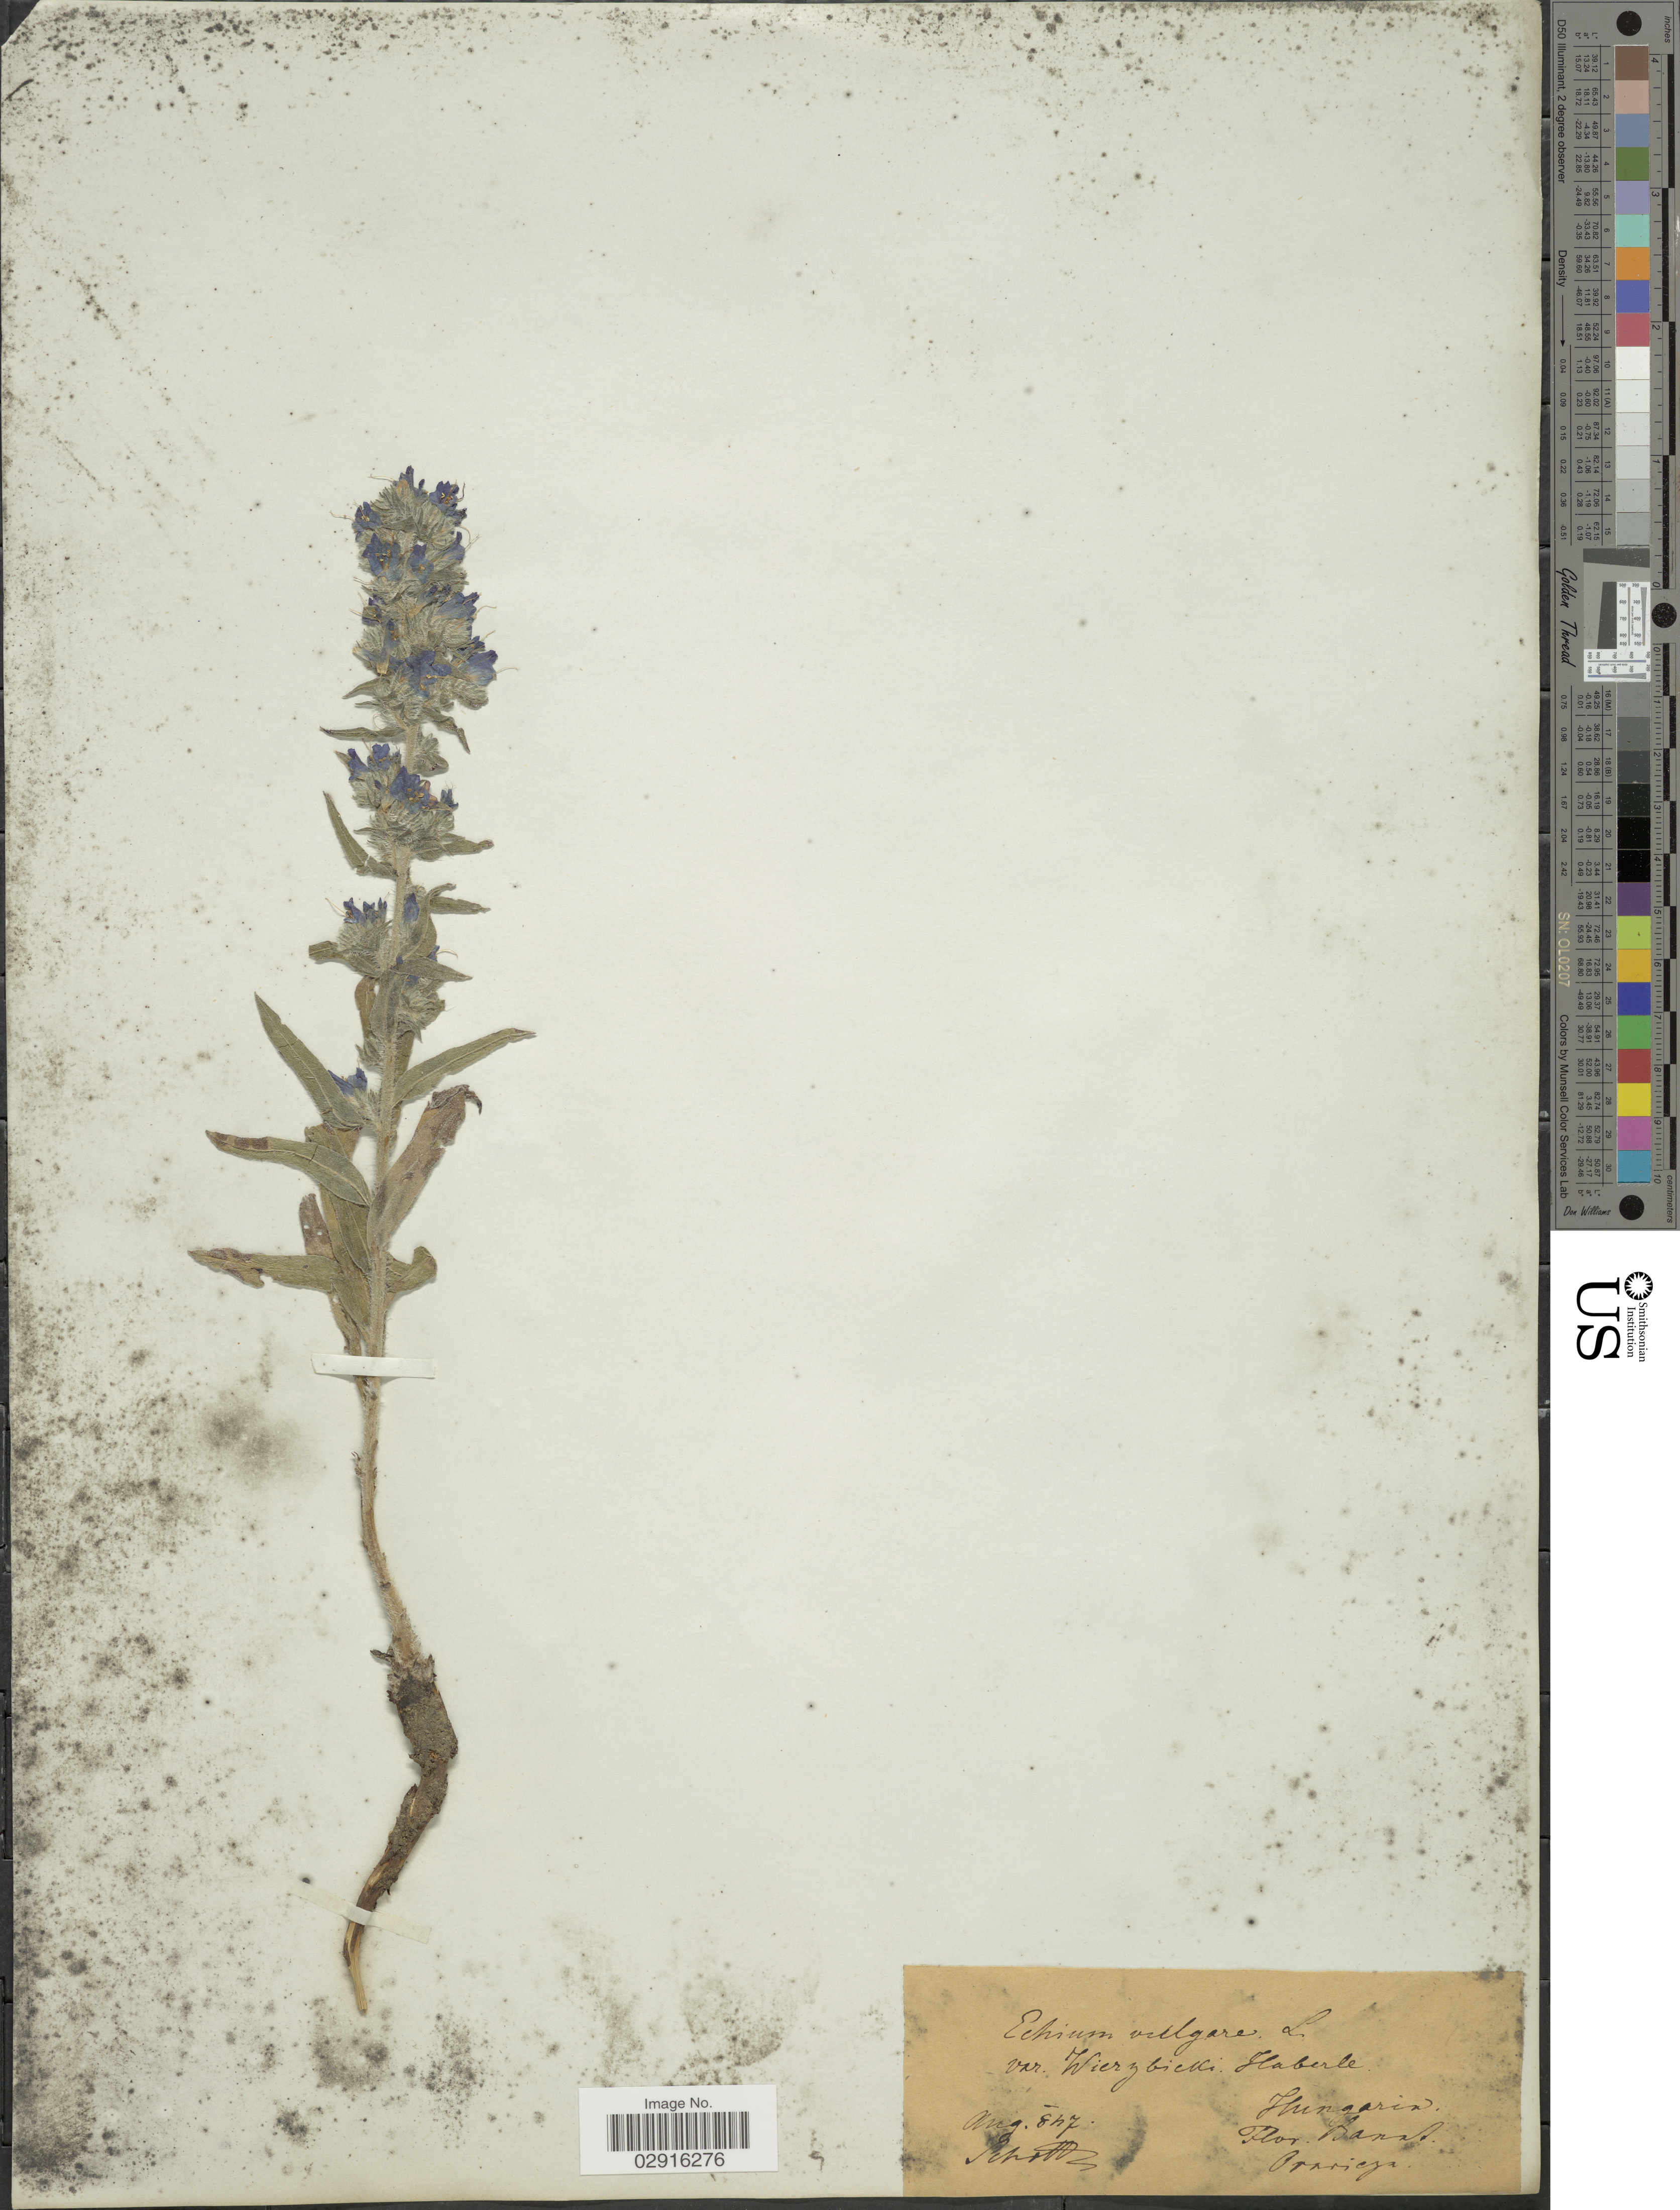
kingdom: Plantae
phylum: Tracheophyta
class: Magnoliopsida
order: Boraginales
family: Boraginaceae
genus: Echium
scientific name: Echium vulgare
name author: L.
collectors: Schott, --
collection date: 1847-08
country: Romania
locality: Flor. Banat, Oravicza